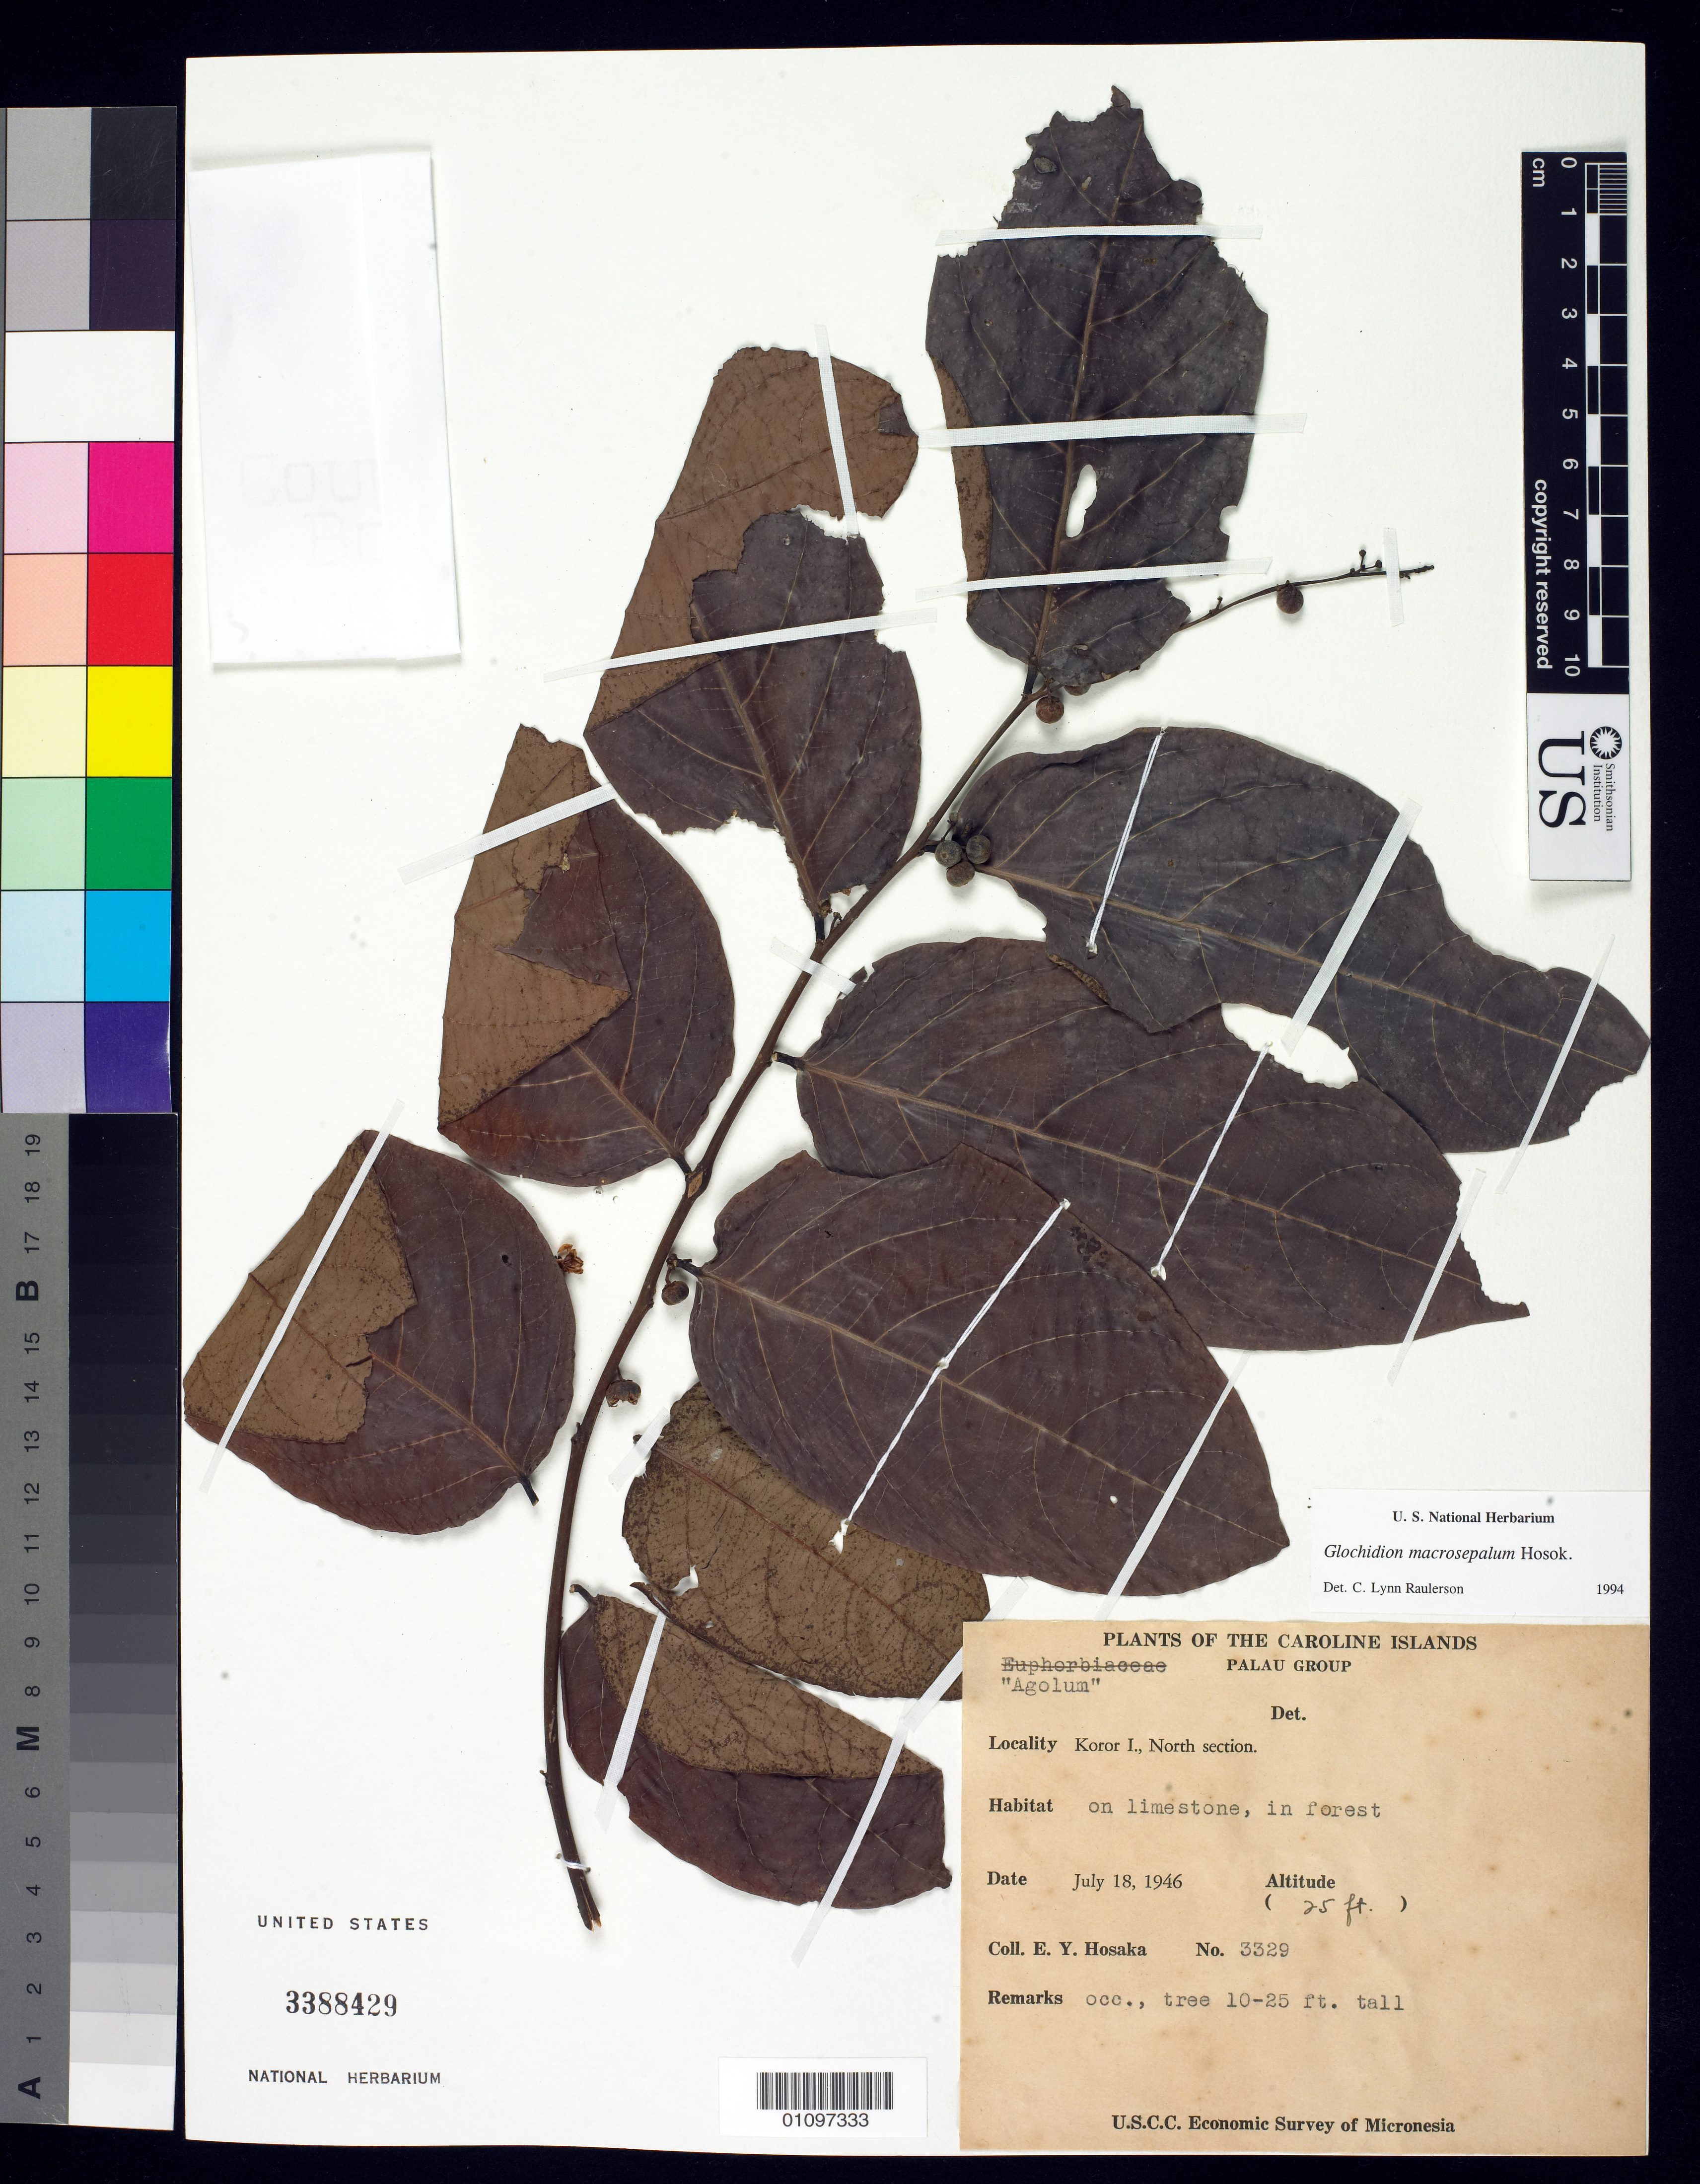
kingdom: Plantae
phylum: Tracheophyta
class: Magnoliopsida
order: Malpighiales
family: Phyllanthaceae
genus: Phyllanthus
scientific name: Phyllanthus macrosepalus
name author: (Hosok.) W.L. Wagner & Lorence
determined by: Wagner, W. L., (BOT), Smithsonian Institution - National Museum of Natural History (UNITED STATES)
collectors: E. Y. Hosaka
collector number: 3329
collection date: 1946-07-18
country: Palau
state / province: Koror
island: Oreor [Koror] I.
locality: North section.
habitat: on limestone in forest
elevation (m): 8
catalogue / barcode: US 3388429